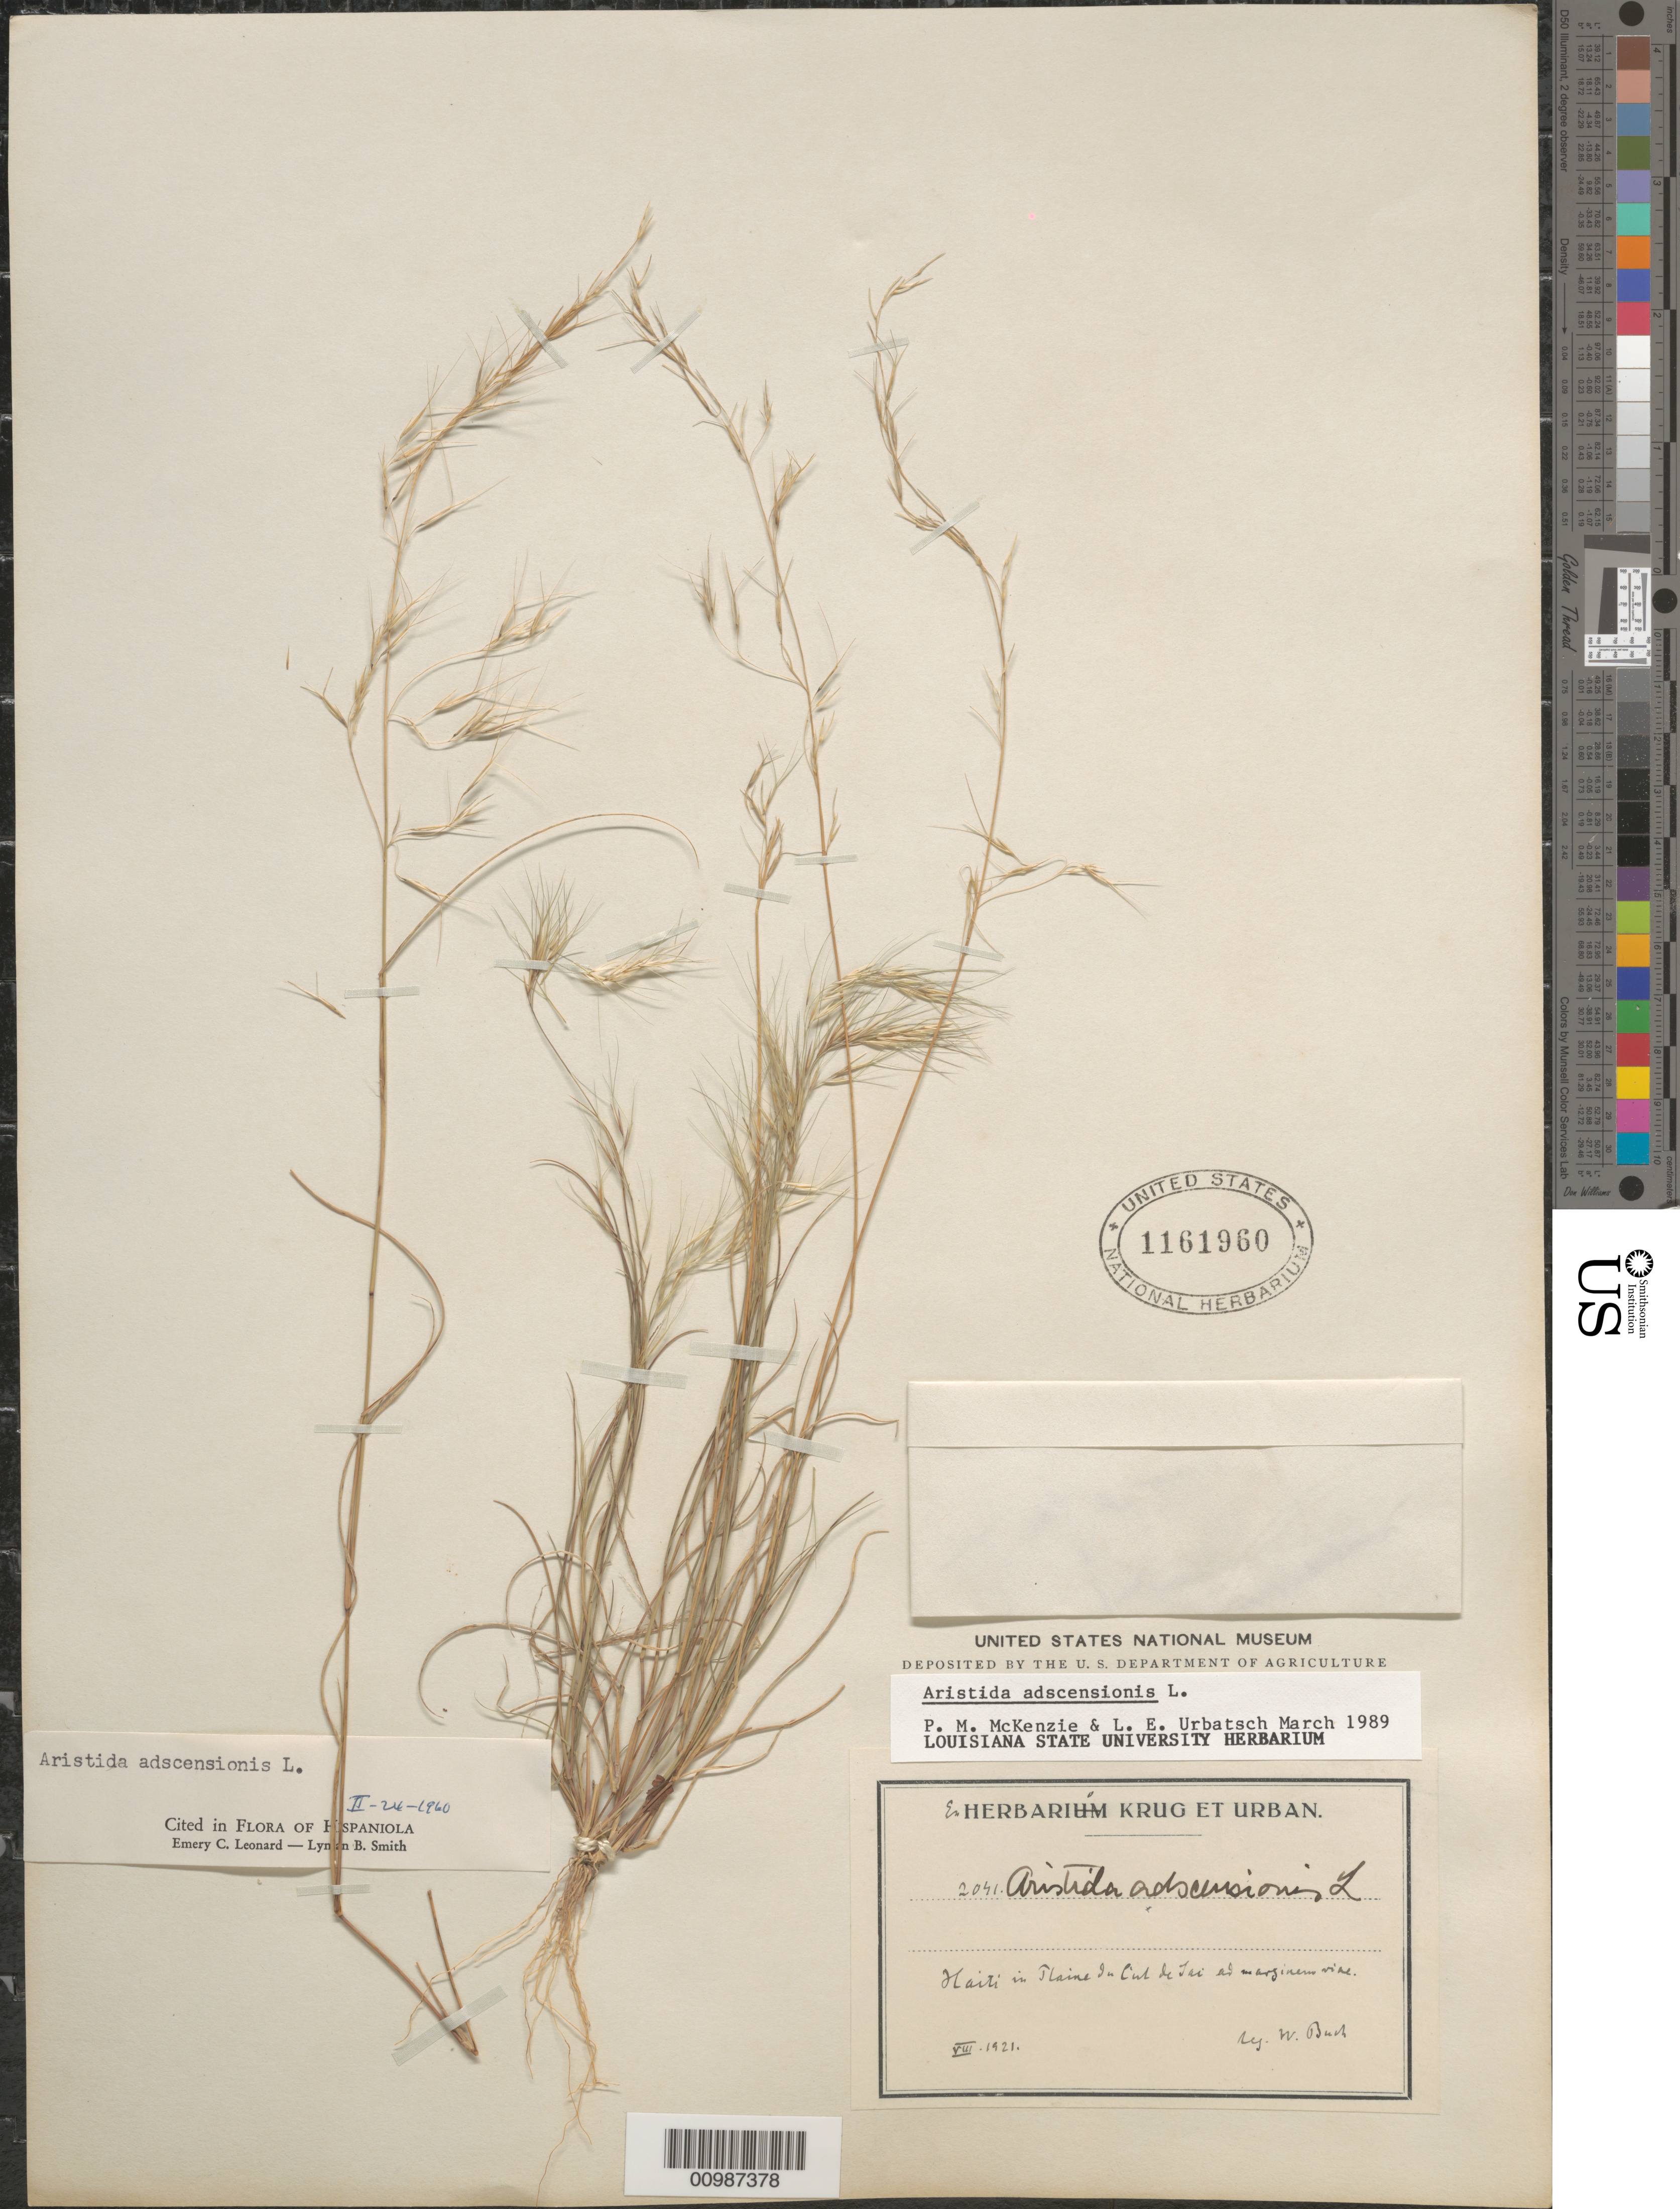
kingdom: Plantae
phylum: Tracheophyta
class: Liliopsida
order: Poales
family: Poaceae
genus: Aristida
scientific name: Aristida adscensionis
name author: L.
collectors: W. Bush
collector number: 2041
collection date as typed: Aug 1921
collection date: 1921-08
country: Haiti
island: Hispaniola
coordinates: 0 N, 0 E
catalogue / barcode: US 1161960